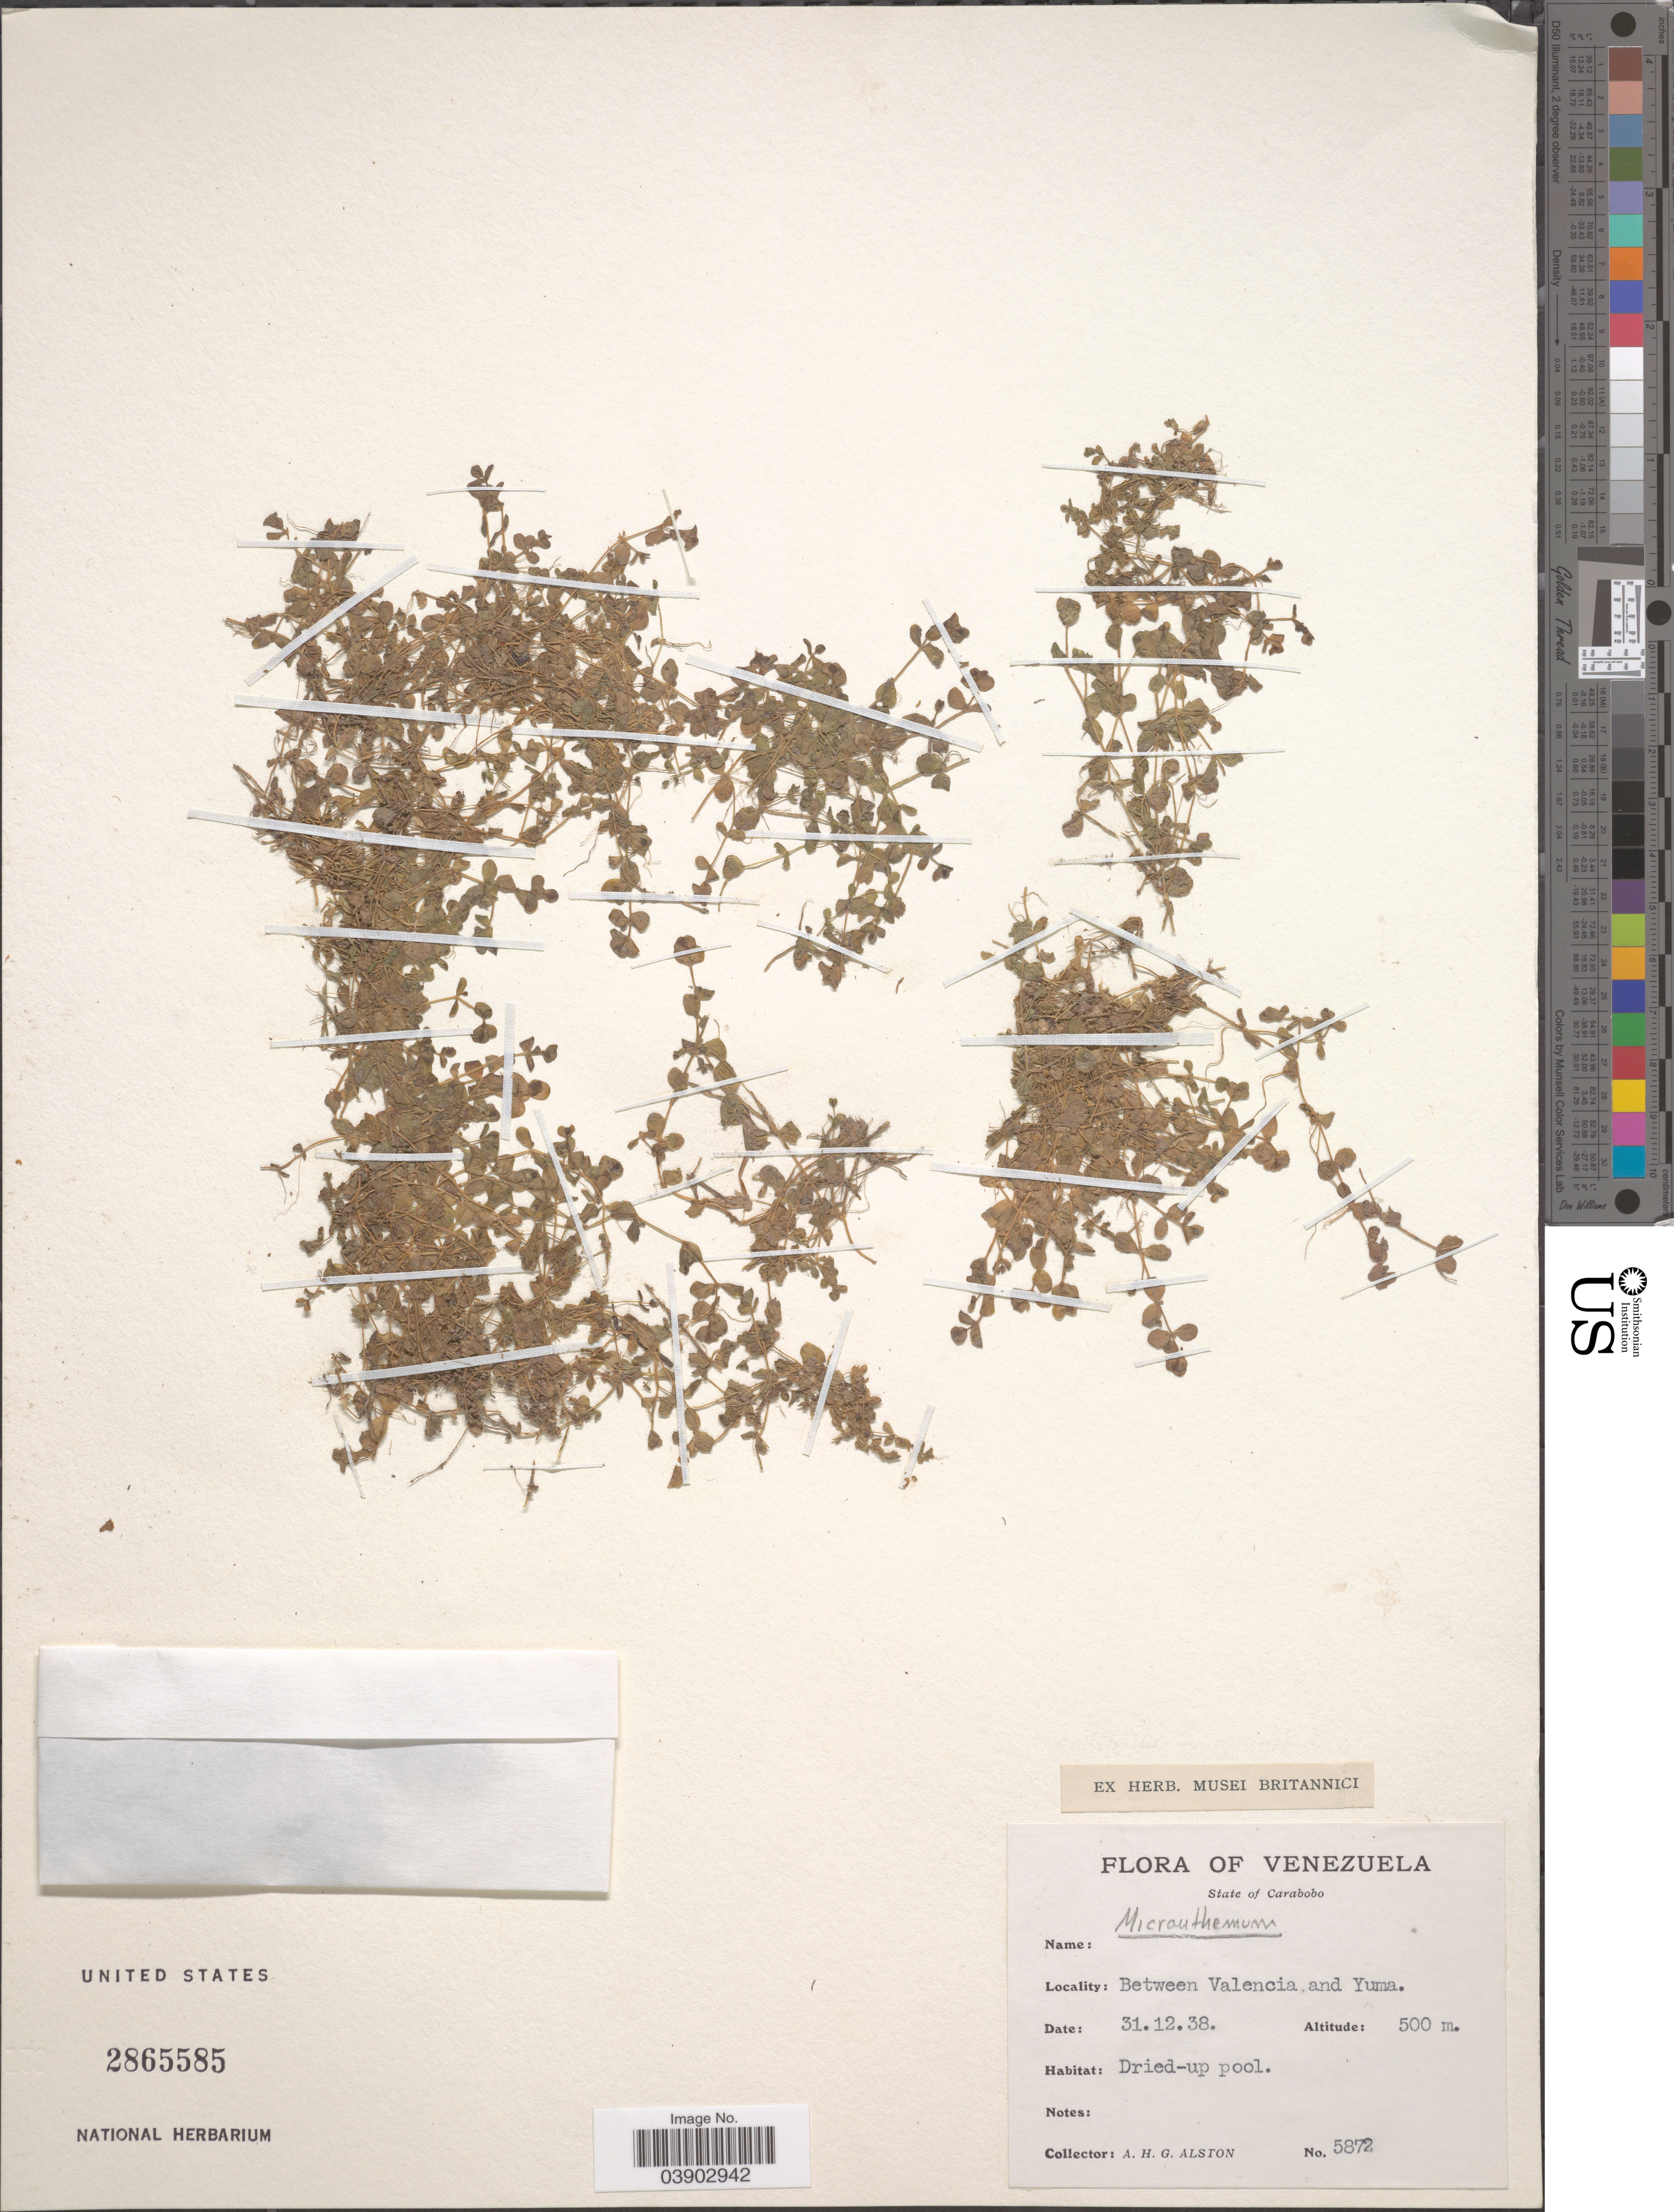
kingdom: Plantae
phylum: Tracheophyta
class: Magnoliopsida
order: Lamiales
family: Linderniaceae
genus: Micranthemum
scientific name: Micranthemum sp.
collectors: A. H. Alston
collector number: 5872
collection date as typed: Transcribed d/m/y: 31/12/38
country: Venezuela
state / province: Carabobo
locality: Between Valencia and Yuma.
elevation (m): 500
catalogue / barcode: US 2865585